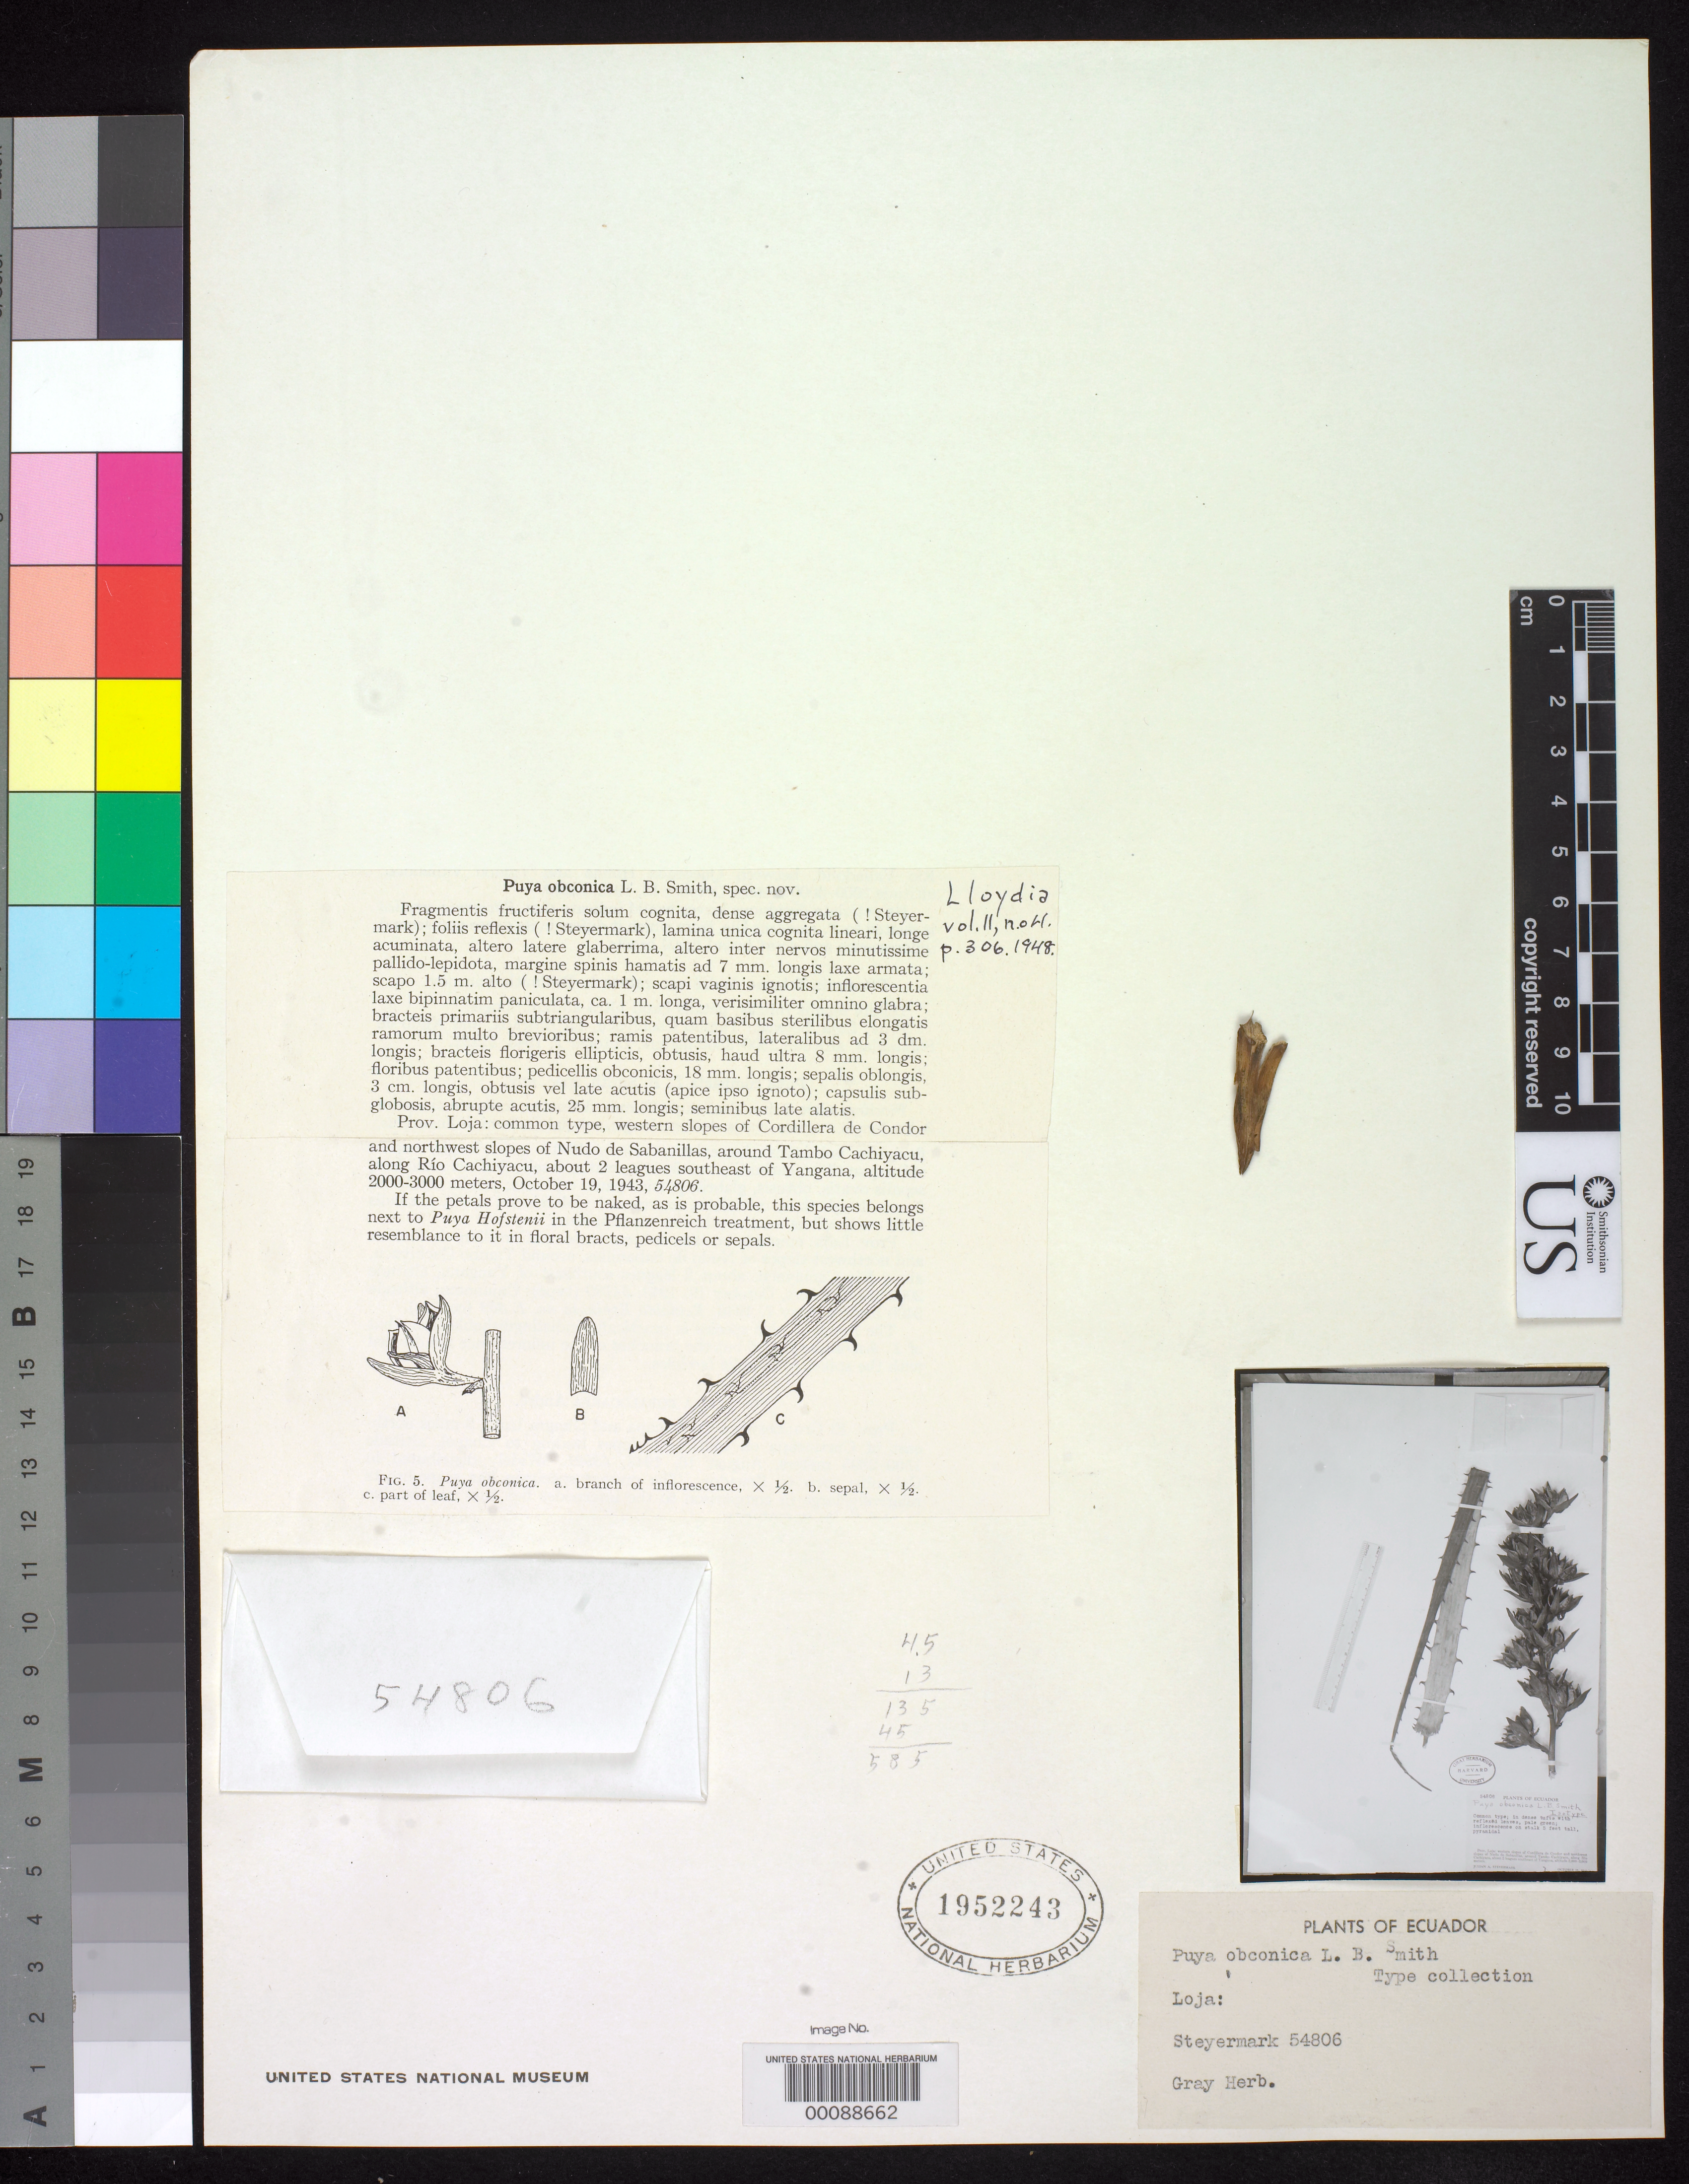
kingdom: Plantae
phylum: Tracheophyta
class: Liliopsida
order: Poales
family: Bromeliaceae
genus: Puya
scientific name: Puya obconica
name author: L.B. Sm.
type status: Type Fragment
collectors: J. Steyermark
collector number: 54806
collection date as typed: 19 Oct 1943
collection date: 1943-10-19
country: Ecuador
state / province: Loja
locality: Nudo de Sabanillas, around Tambo Cachiyacu.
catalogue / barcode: US 1952243